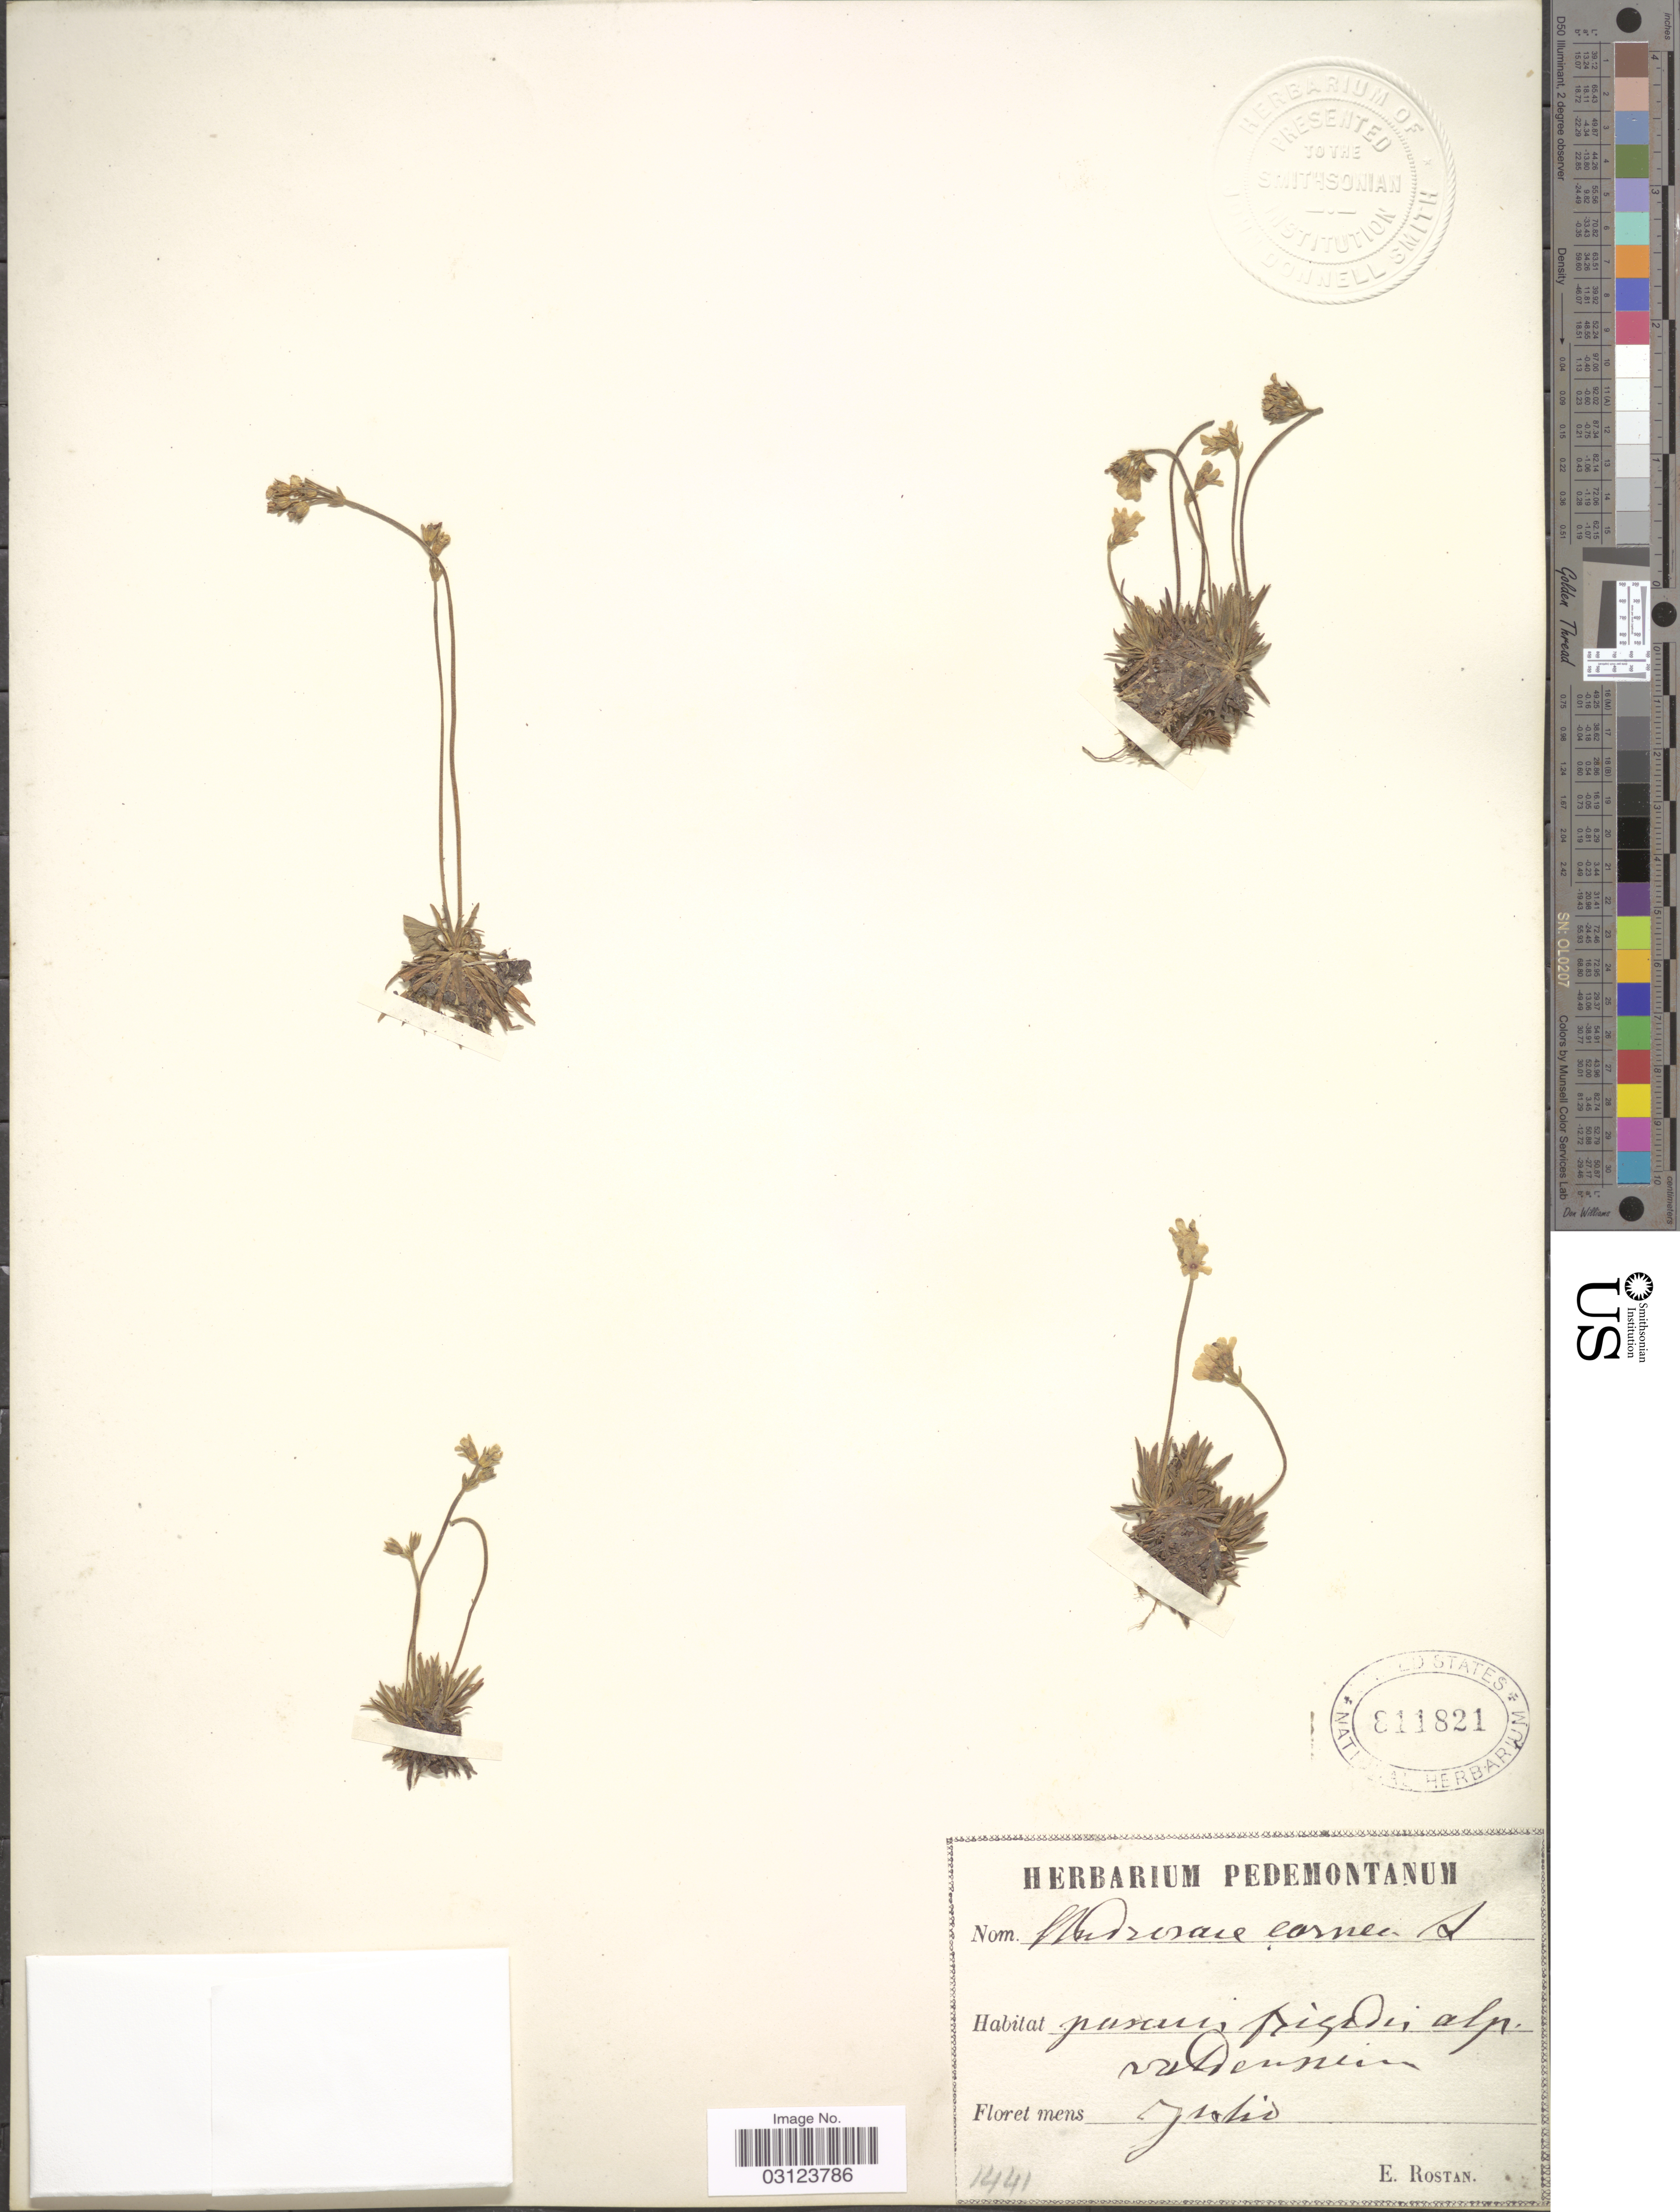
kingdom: Plantae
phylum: Tracheophyta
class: Magnoliopsida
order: Ericales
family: Primulaceae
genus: Androsace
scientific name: Androsace carnea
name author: L.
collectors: E. Rostan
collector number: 1441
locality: [illegible text] alp. valdensium[interpreted].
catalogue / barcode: US 811821